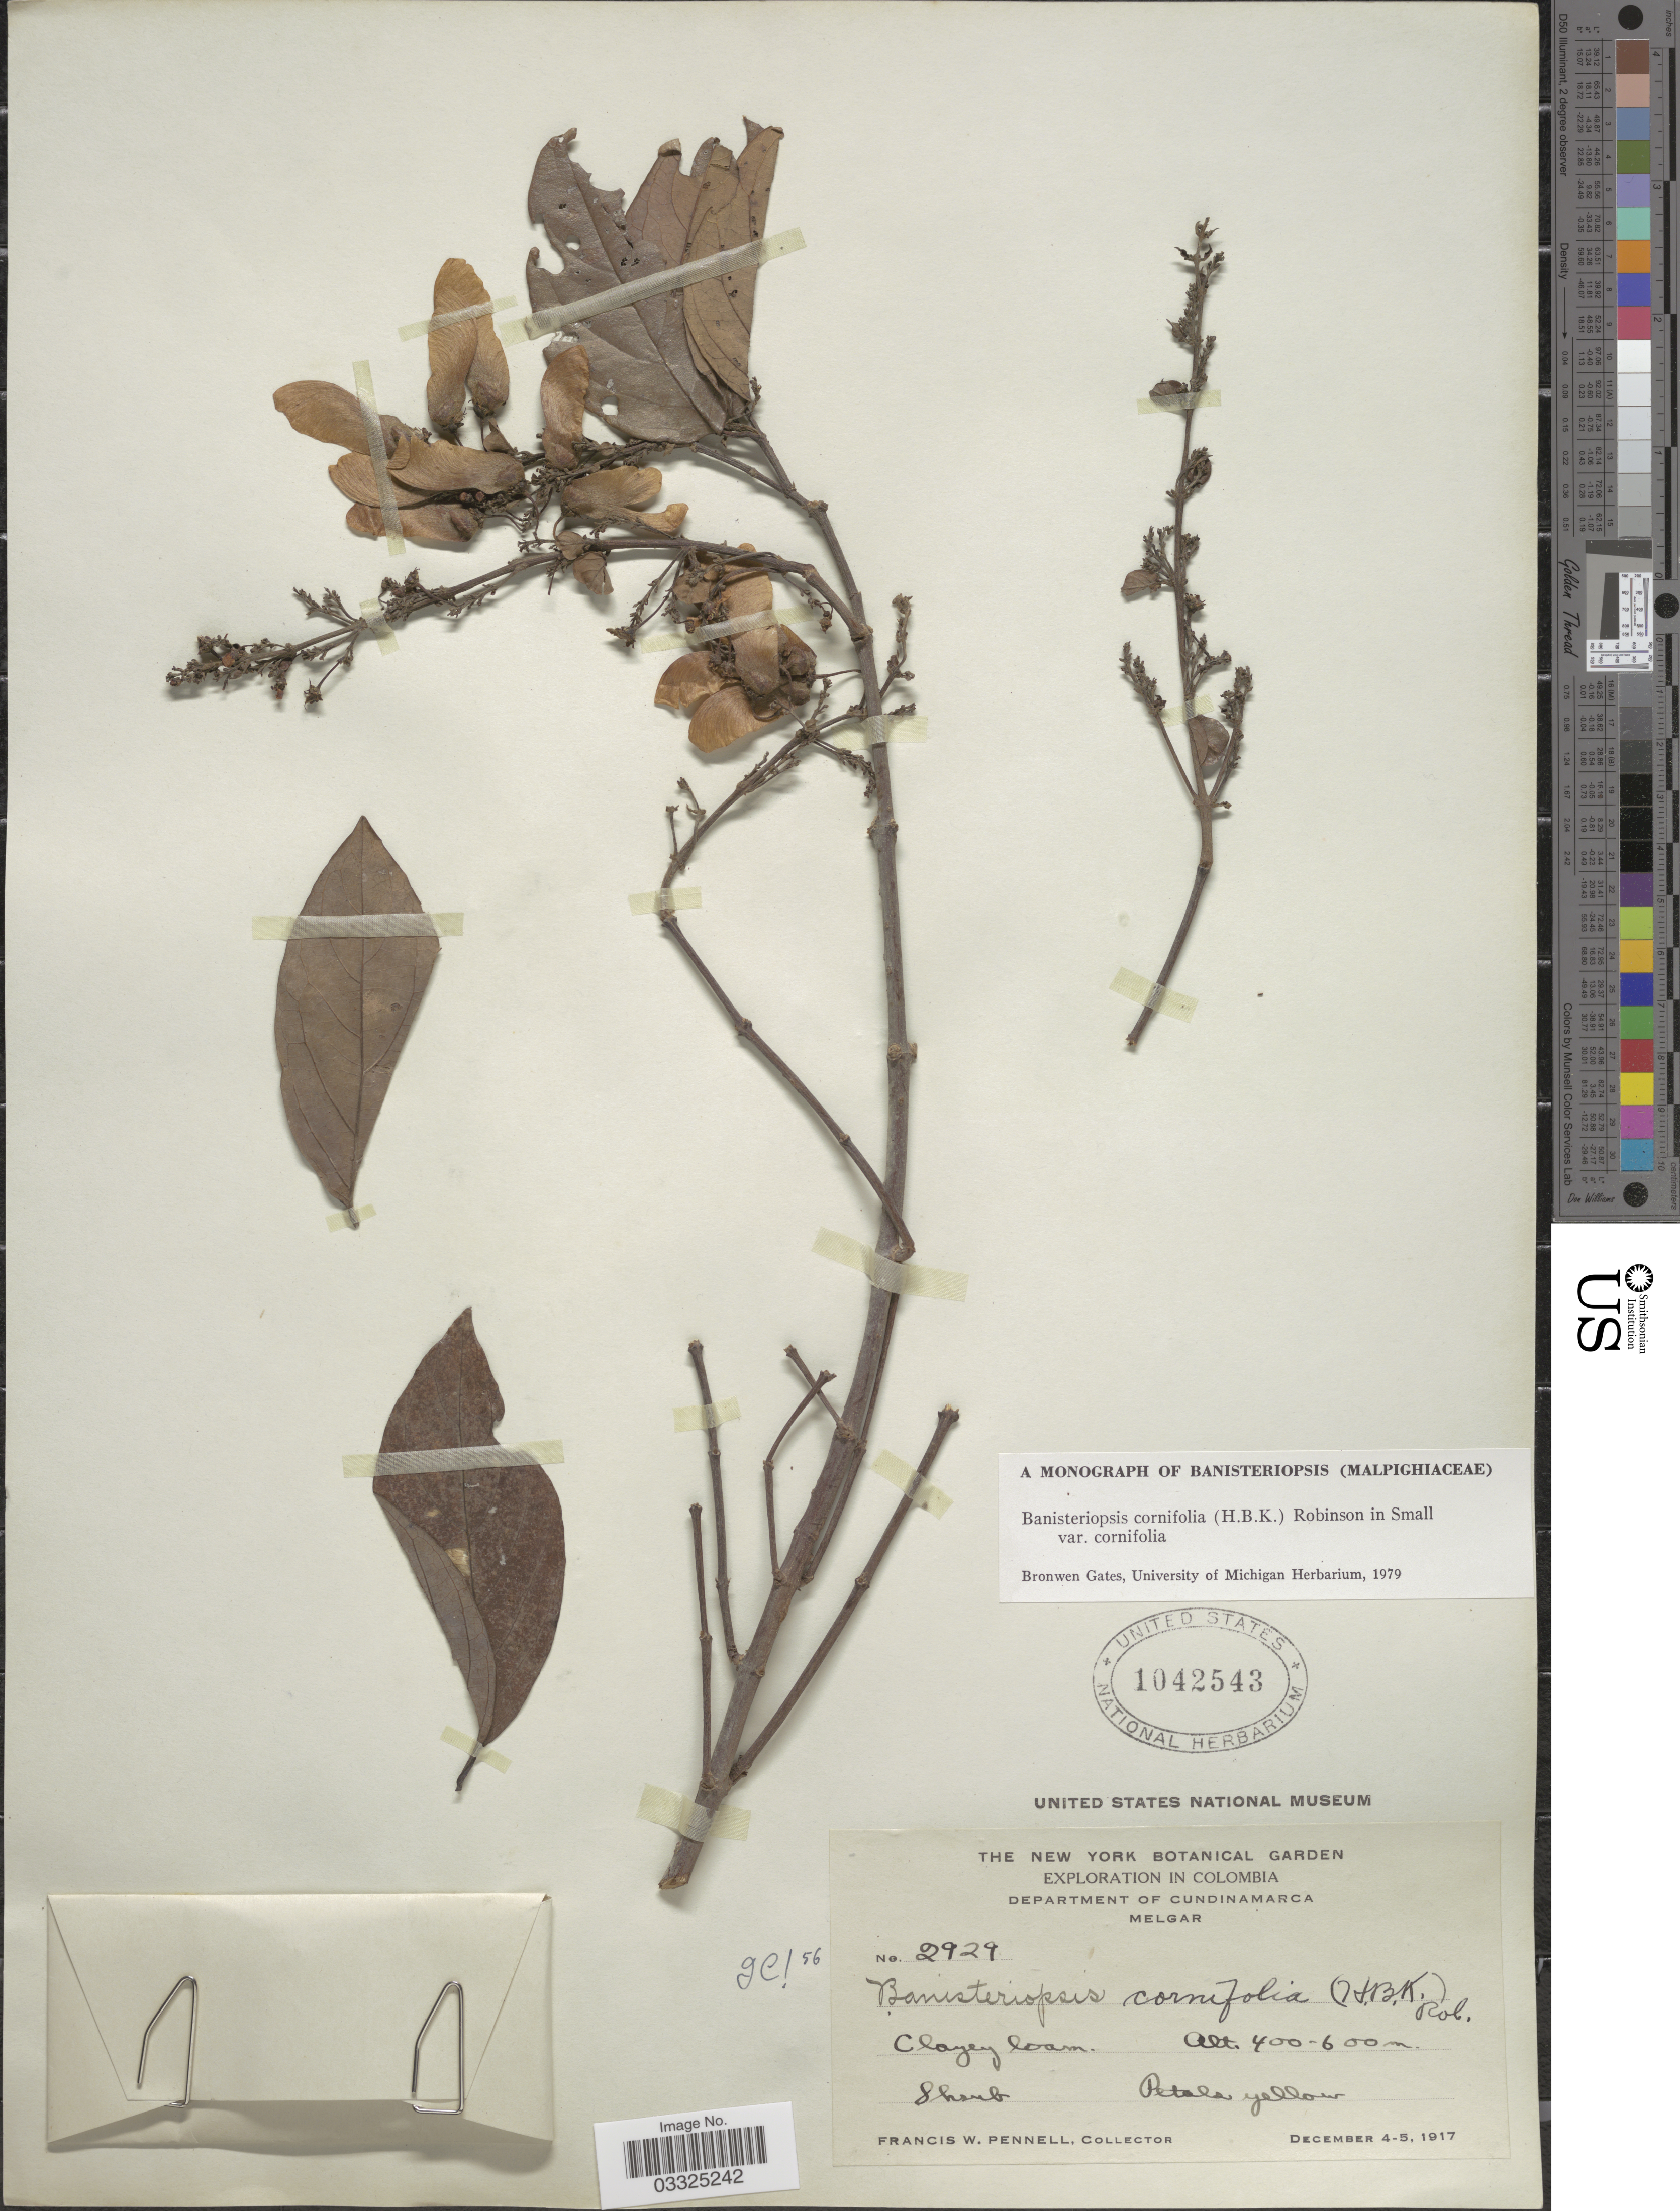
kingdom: Plantae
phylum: Tracheophyta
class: Magnoliopsida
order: Malpighiales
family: Malpighiaceae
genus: Bronwenia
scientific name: Bronwenia cornifolia var. cornifolia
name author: (Kunth) W.R. Anderson & C. Davis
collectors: F. W. Pennell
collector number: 2929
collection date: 1917-12-04/1917-12-05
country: Colombia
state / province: Cundinamarca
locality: Department of Cundinamarca. Melgar.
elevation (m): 400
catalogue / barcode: US 1042543